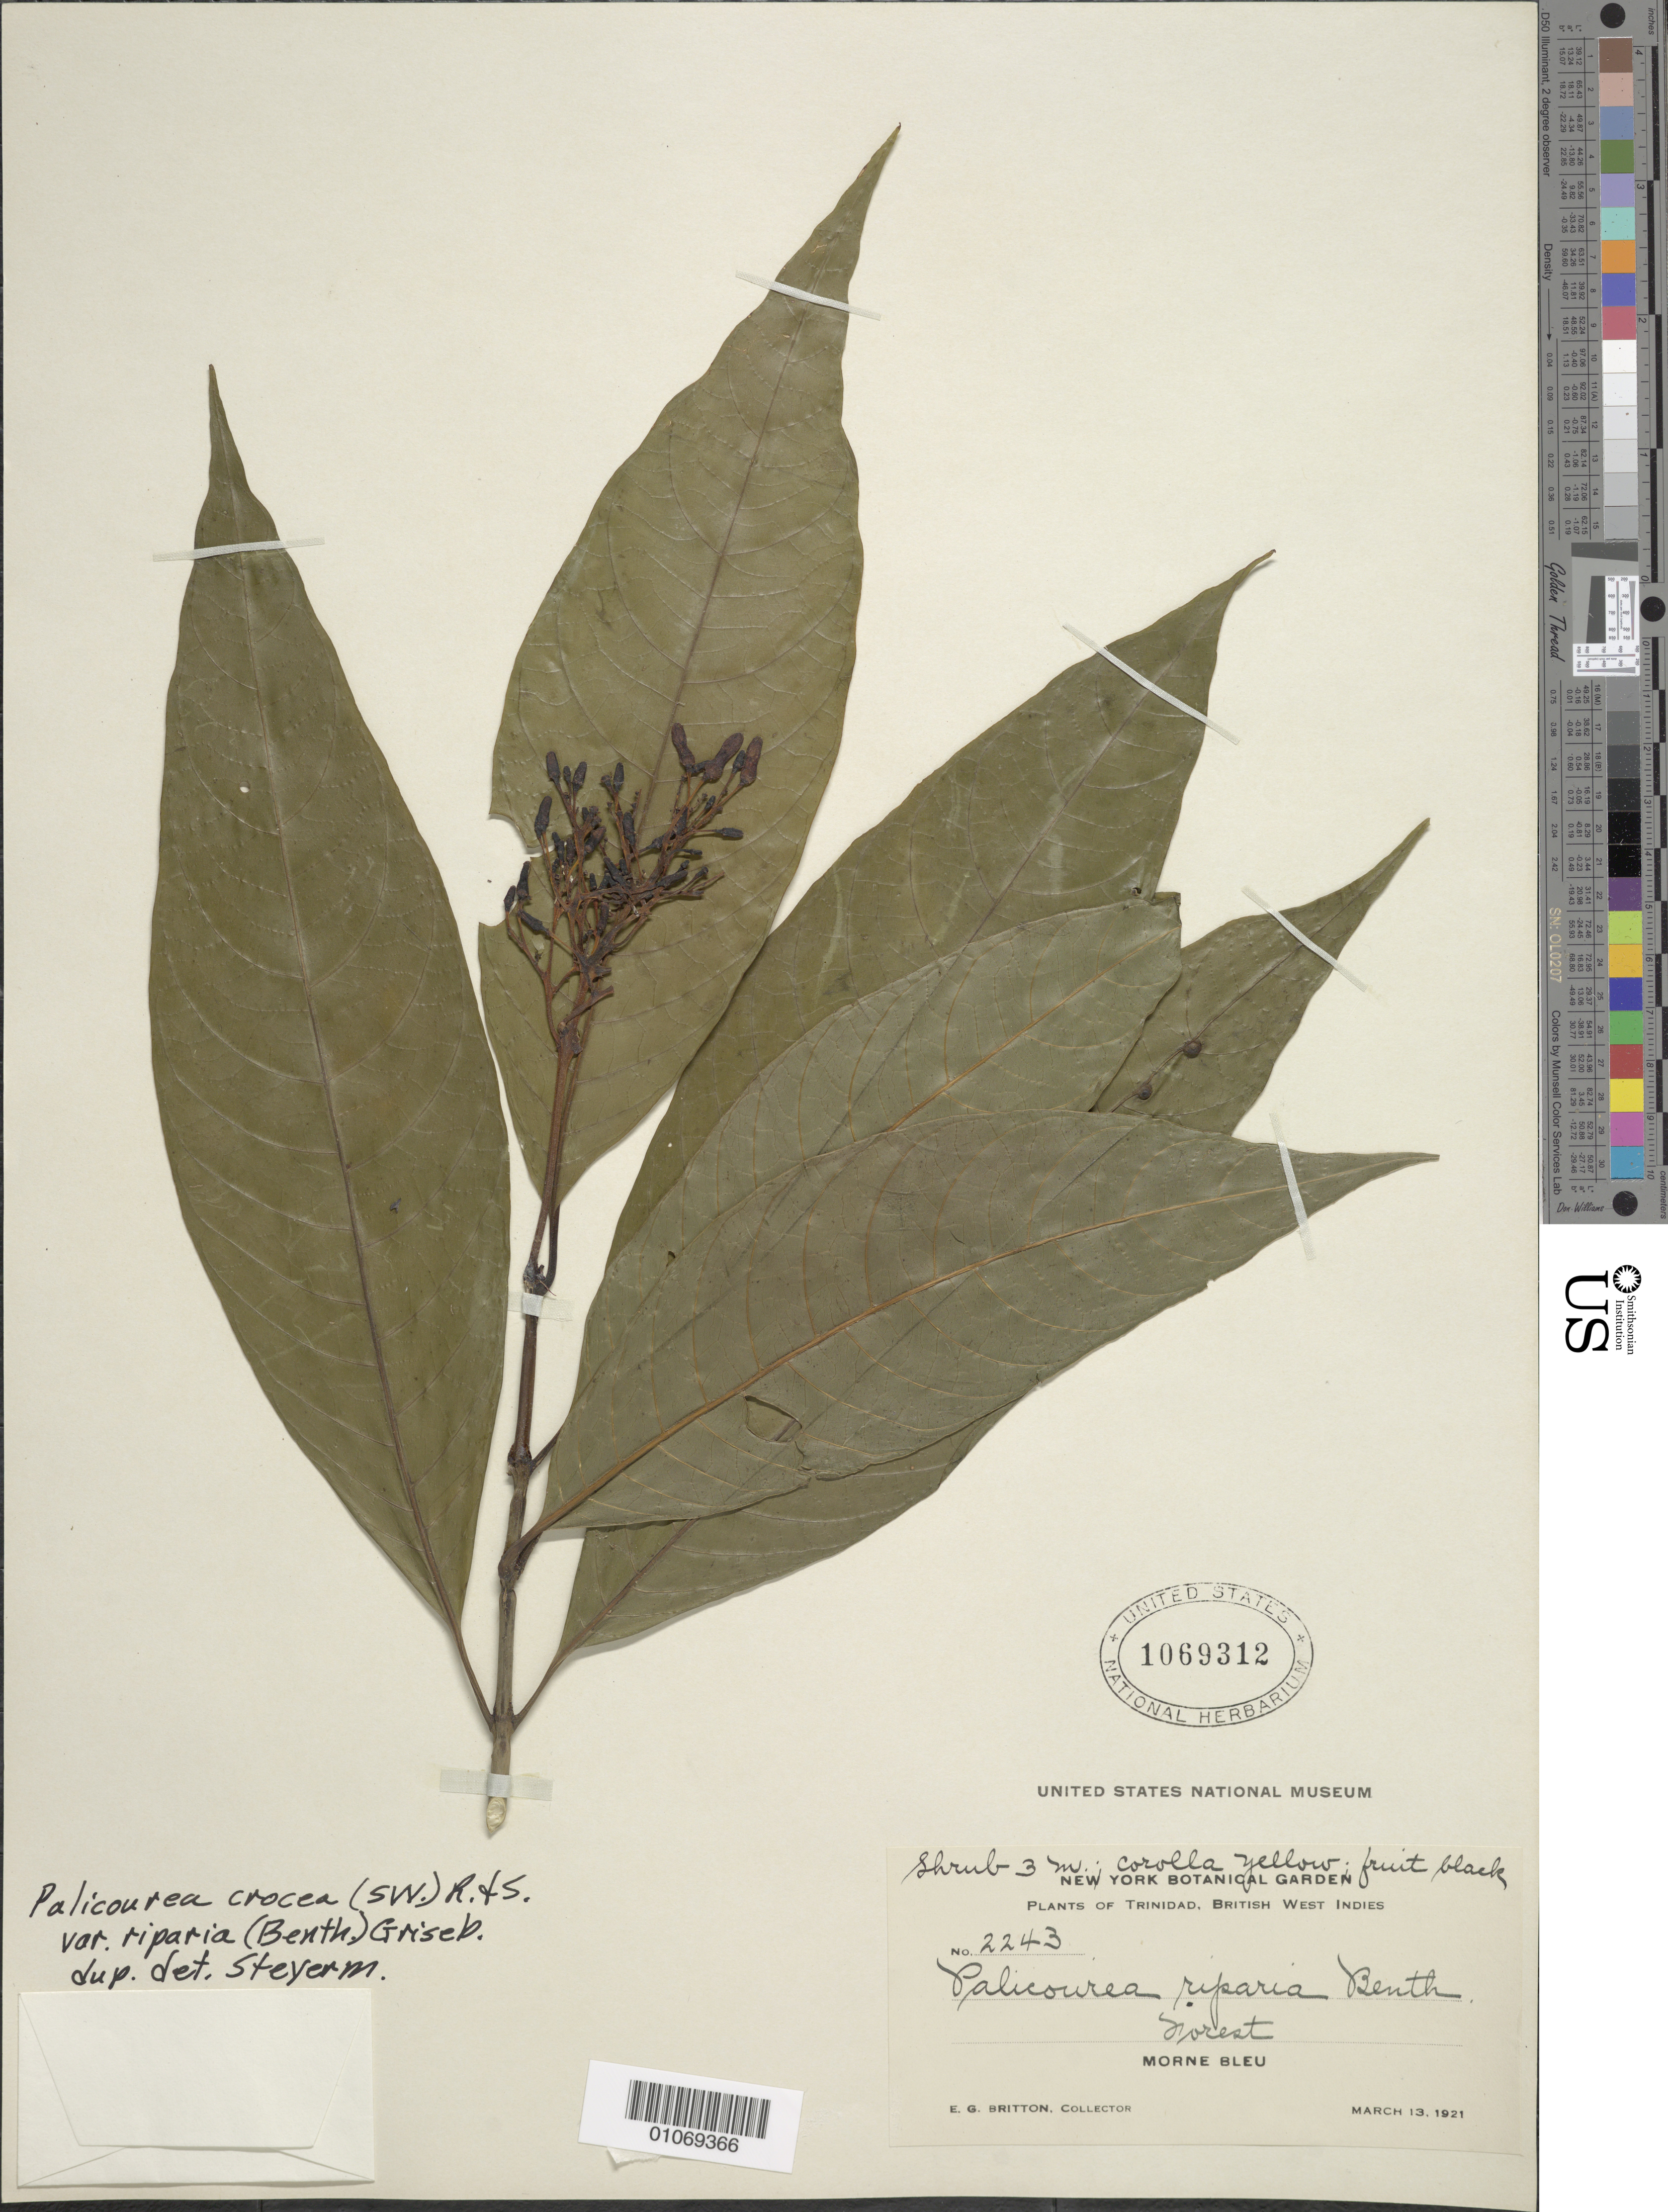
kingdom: Plantae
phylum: Tracheophyta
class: Magnoliopsida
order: Gentianales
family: Rubiaceae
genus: Palicourea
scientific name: Palicourea crocea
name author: (Sw.) Schult.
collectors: E. G. Britton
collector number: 2243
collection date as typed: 13 Mar 1921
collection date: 1921-03-13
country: Trinidad and Tobago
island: Trinidad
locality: Morne Bleu, forest.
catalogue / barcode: US 1069312